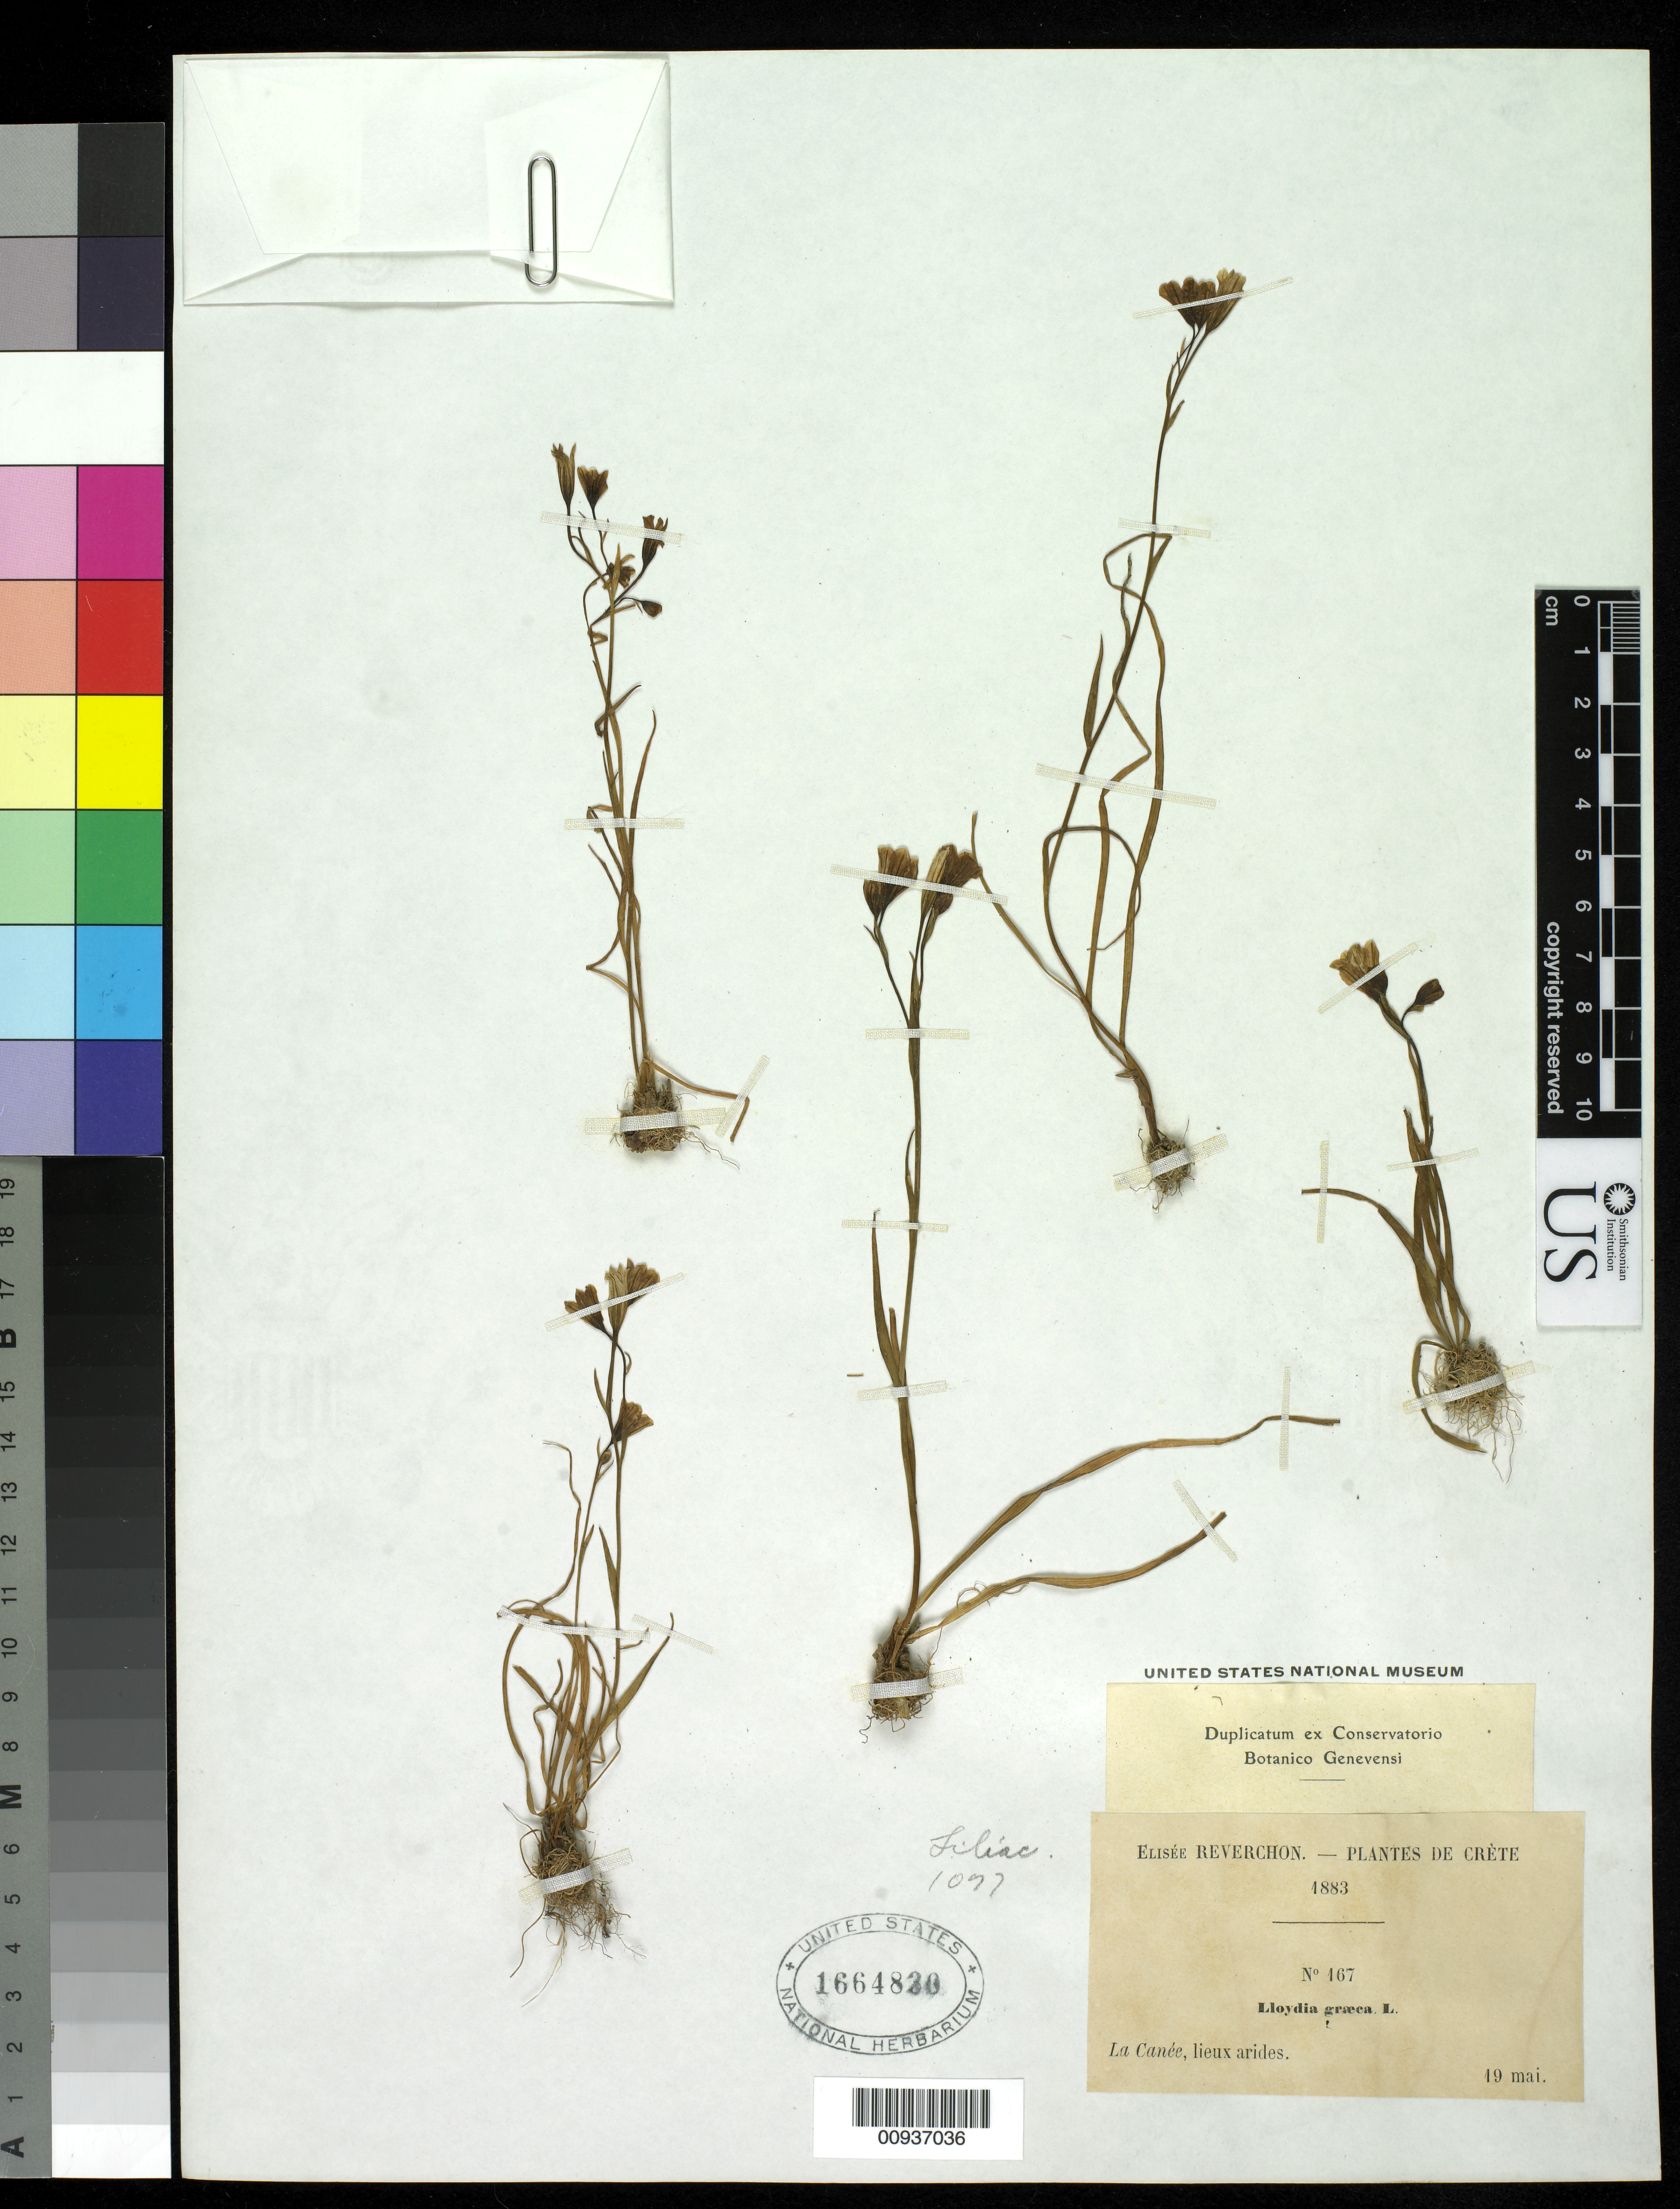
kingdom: Plantae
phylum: Tracheophyta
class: Liliopsida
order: Liliales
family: Liliaceae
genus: Lloydia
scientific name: Lloydia graeca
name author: (L.) Kunth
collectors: E. Reverchon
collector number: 167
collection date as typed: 19 May 1883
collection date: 1883-05-19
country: Greece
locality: Crete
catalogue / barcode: US 1664820